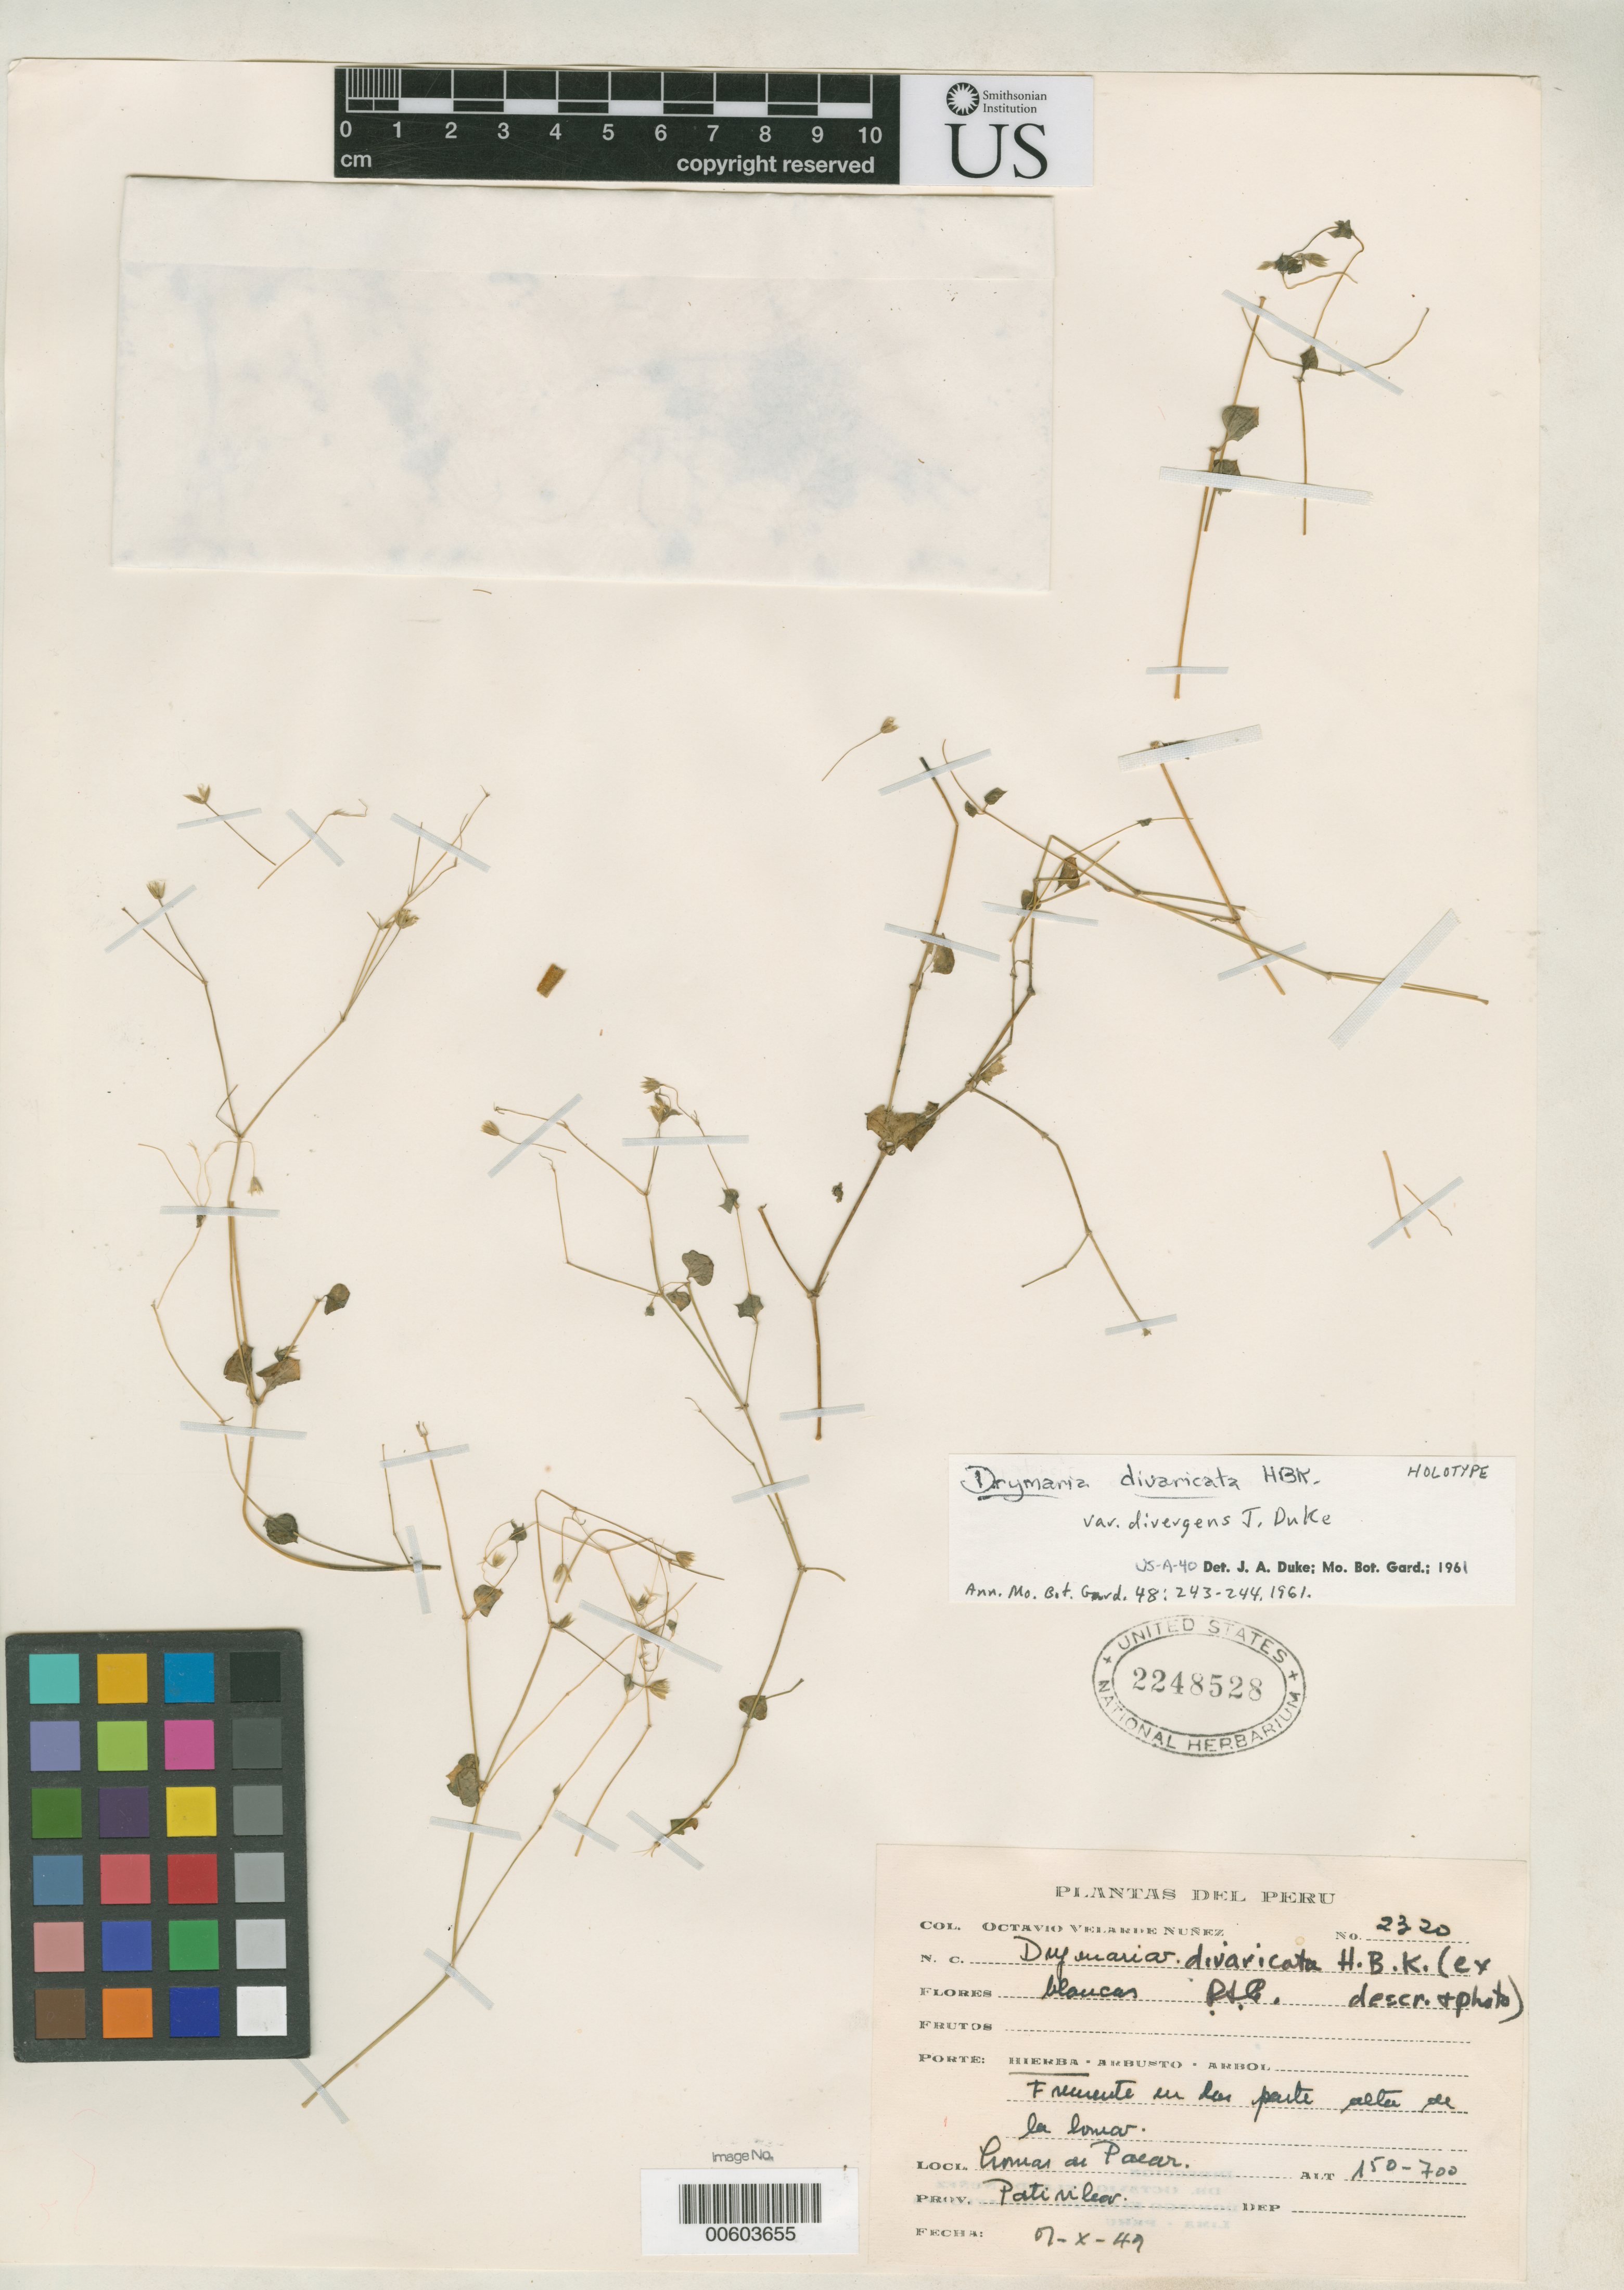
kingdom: Plantae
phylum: Tracheophyta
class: Magnoliopsida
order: Caryophyllales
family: Caryophyllaceae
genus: Drymaria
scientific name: Drymaria divaricata var. divergens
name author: J.A. Duke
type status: Holotype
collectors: O. Nuñez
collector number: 2320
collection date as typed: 01 Oct 1949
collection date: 1949-10-01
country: Peru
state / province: Lima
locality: Chancay Prov., Pativilca Prov., Lomas de Pecar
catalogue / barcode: US 2248528